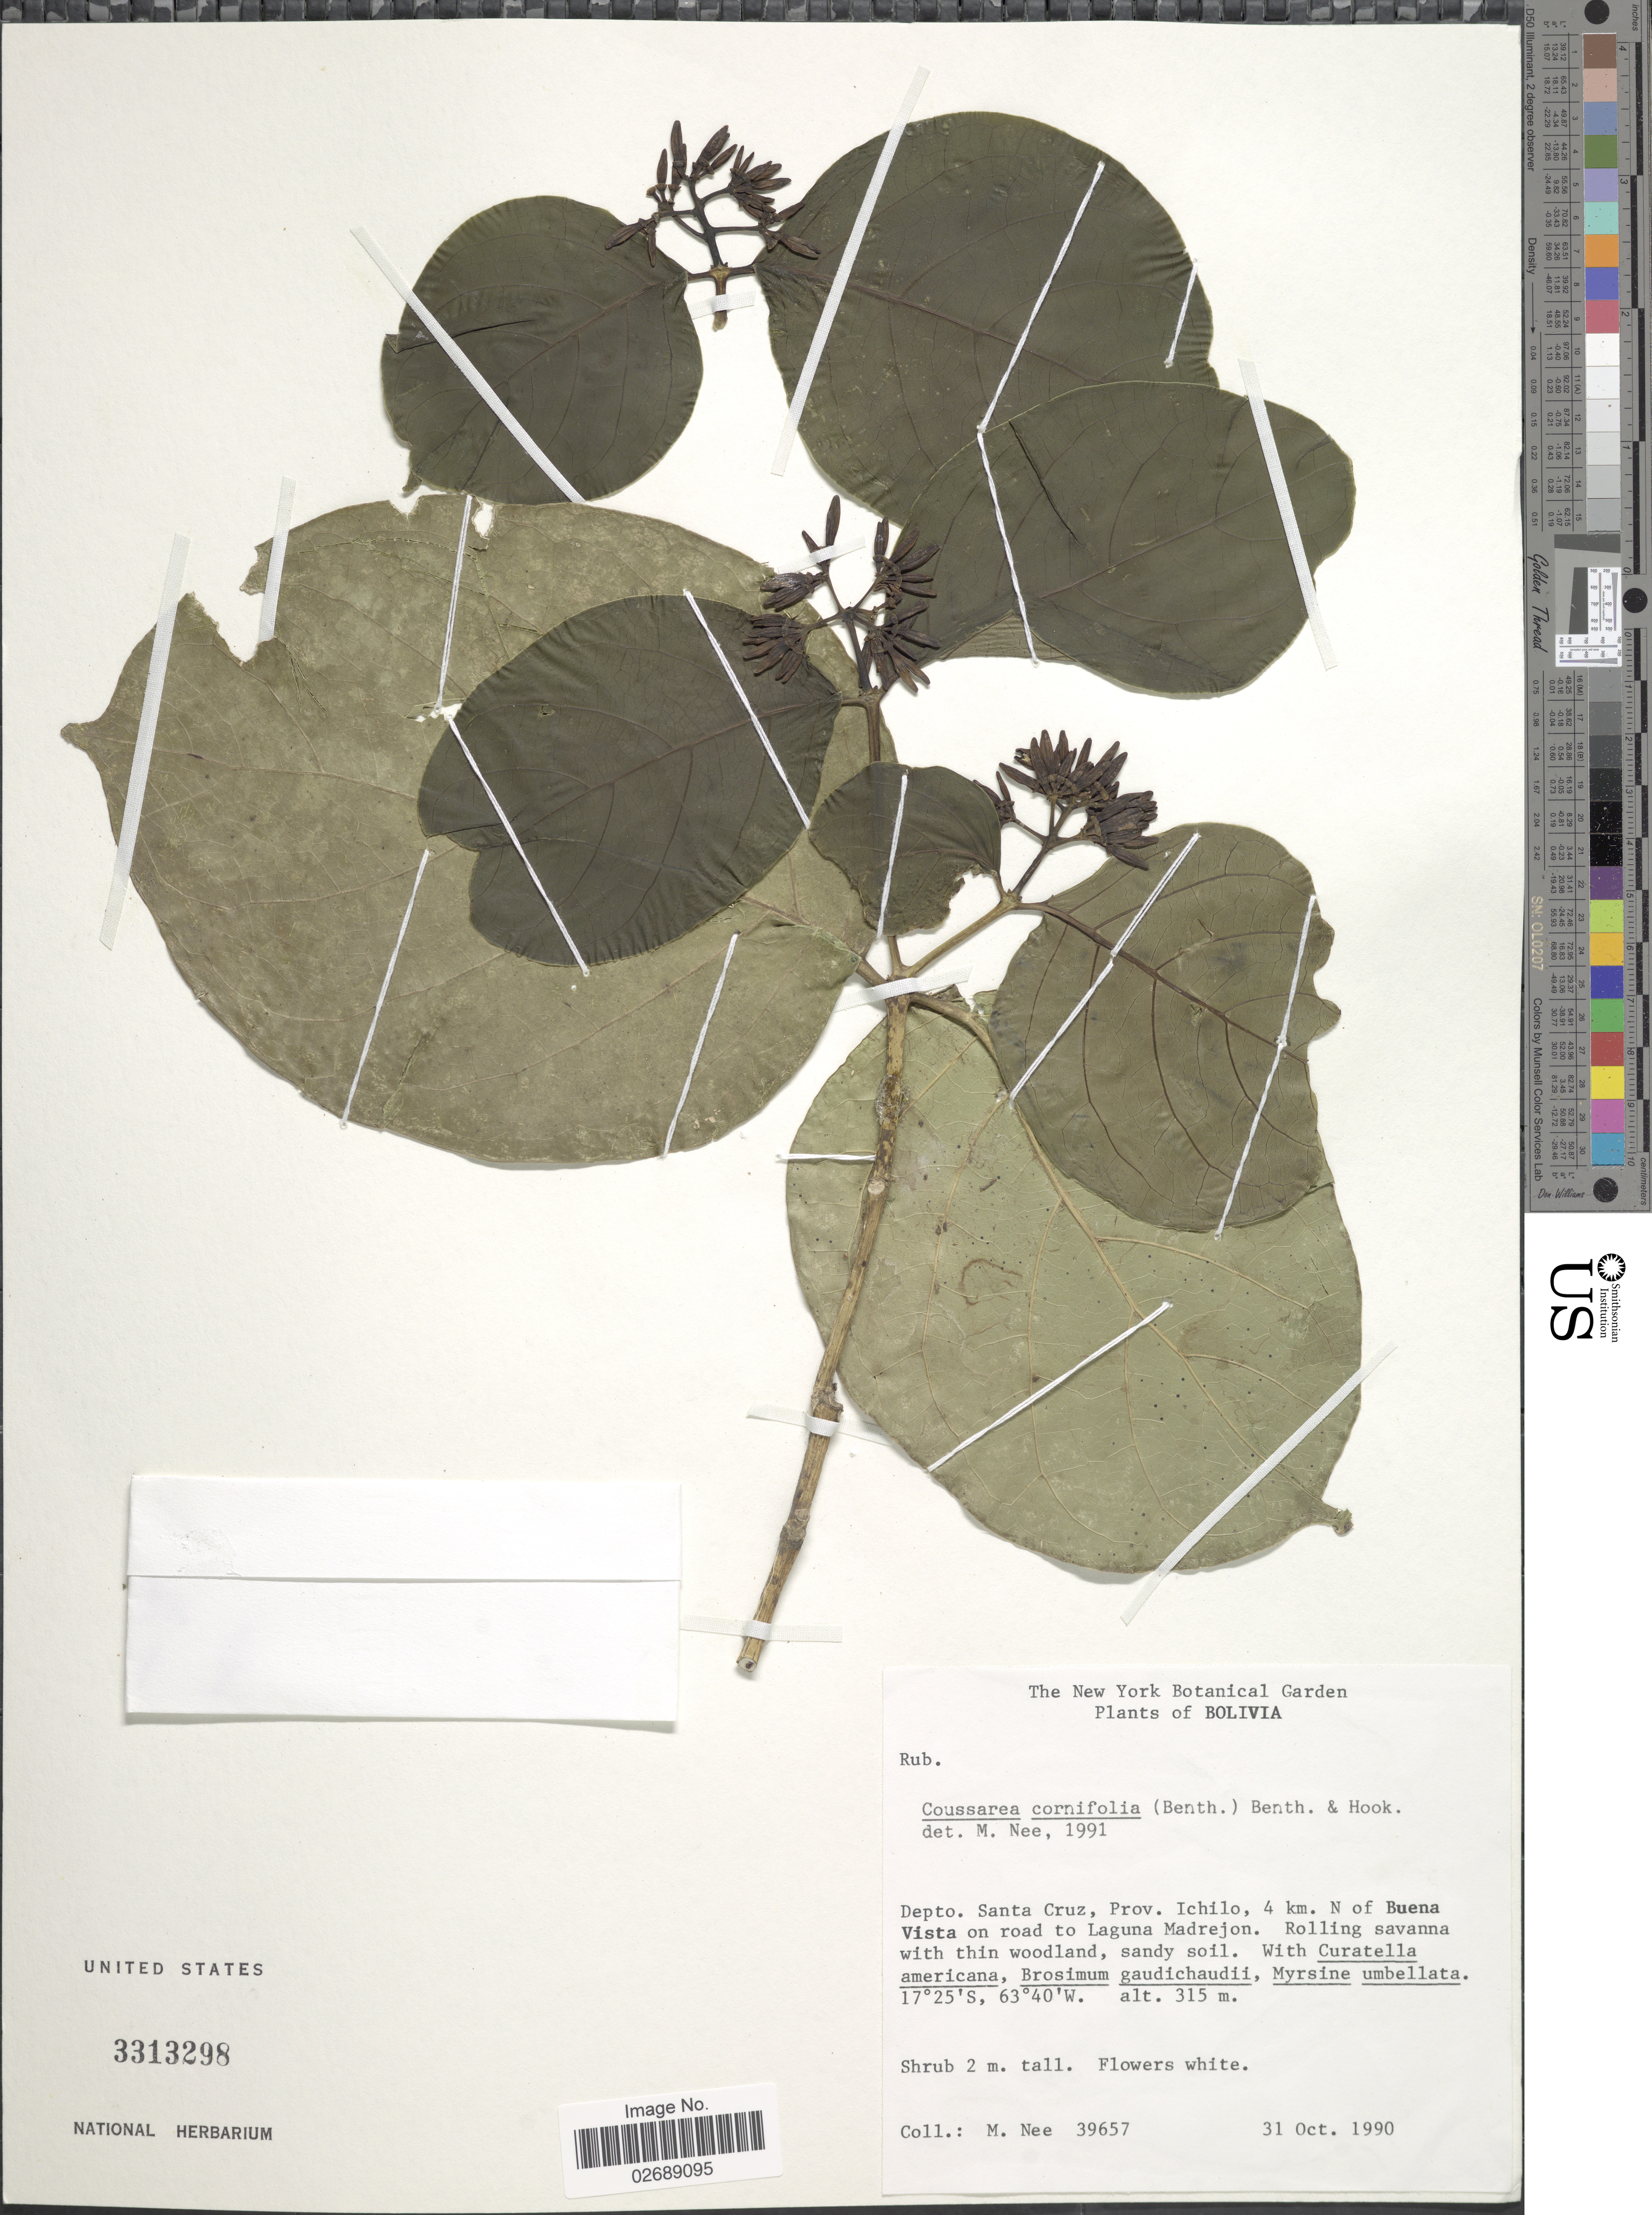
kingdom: Plantae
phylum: Tracheophyta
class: Magnoliopsida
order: Gentianales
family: Rubiaceae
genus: Coussarea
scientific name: Coussarea cornifolia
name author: (Benth.) Benth. & Hook.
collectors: M. Nee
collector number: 39657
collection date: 1990-10-31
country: Bolivia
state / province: Santa Cruz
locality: Prov. Ichilo, 4 km. N of Buena Vista on road to Laguna Madrejon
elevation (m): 315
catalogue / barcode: US 3313298